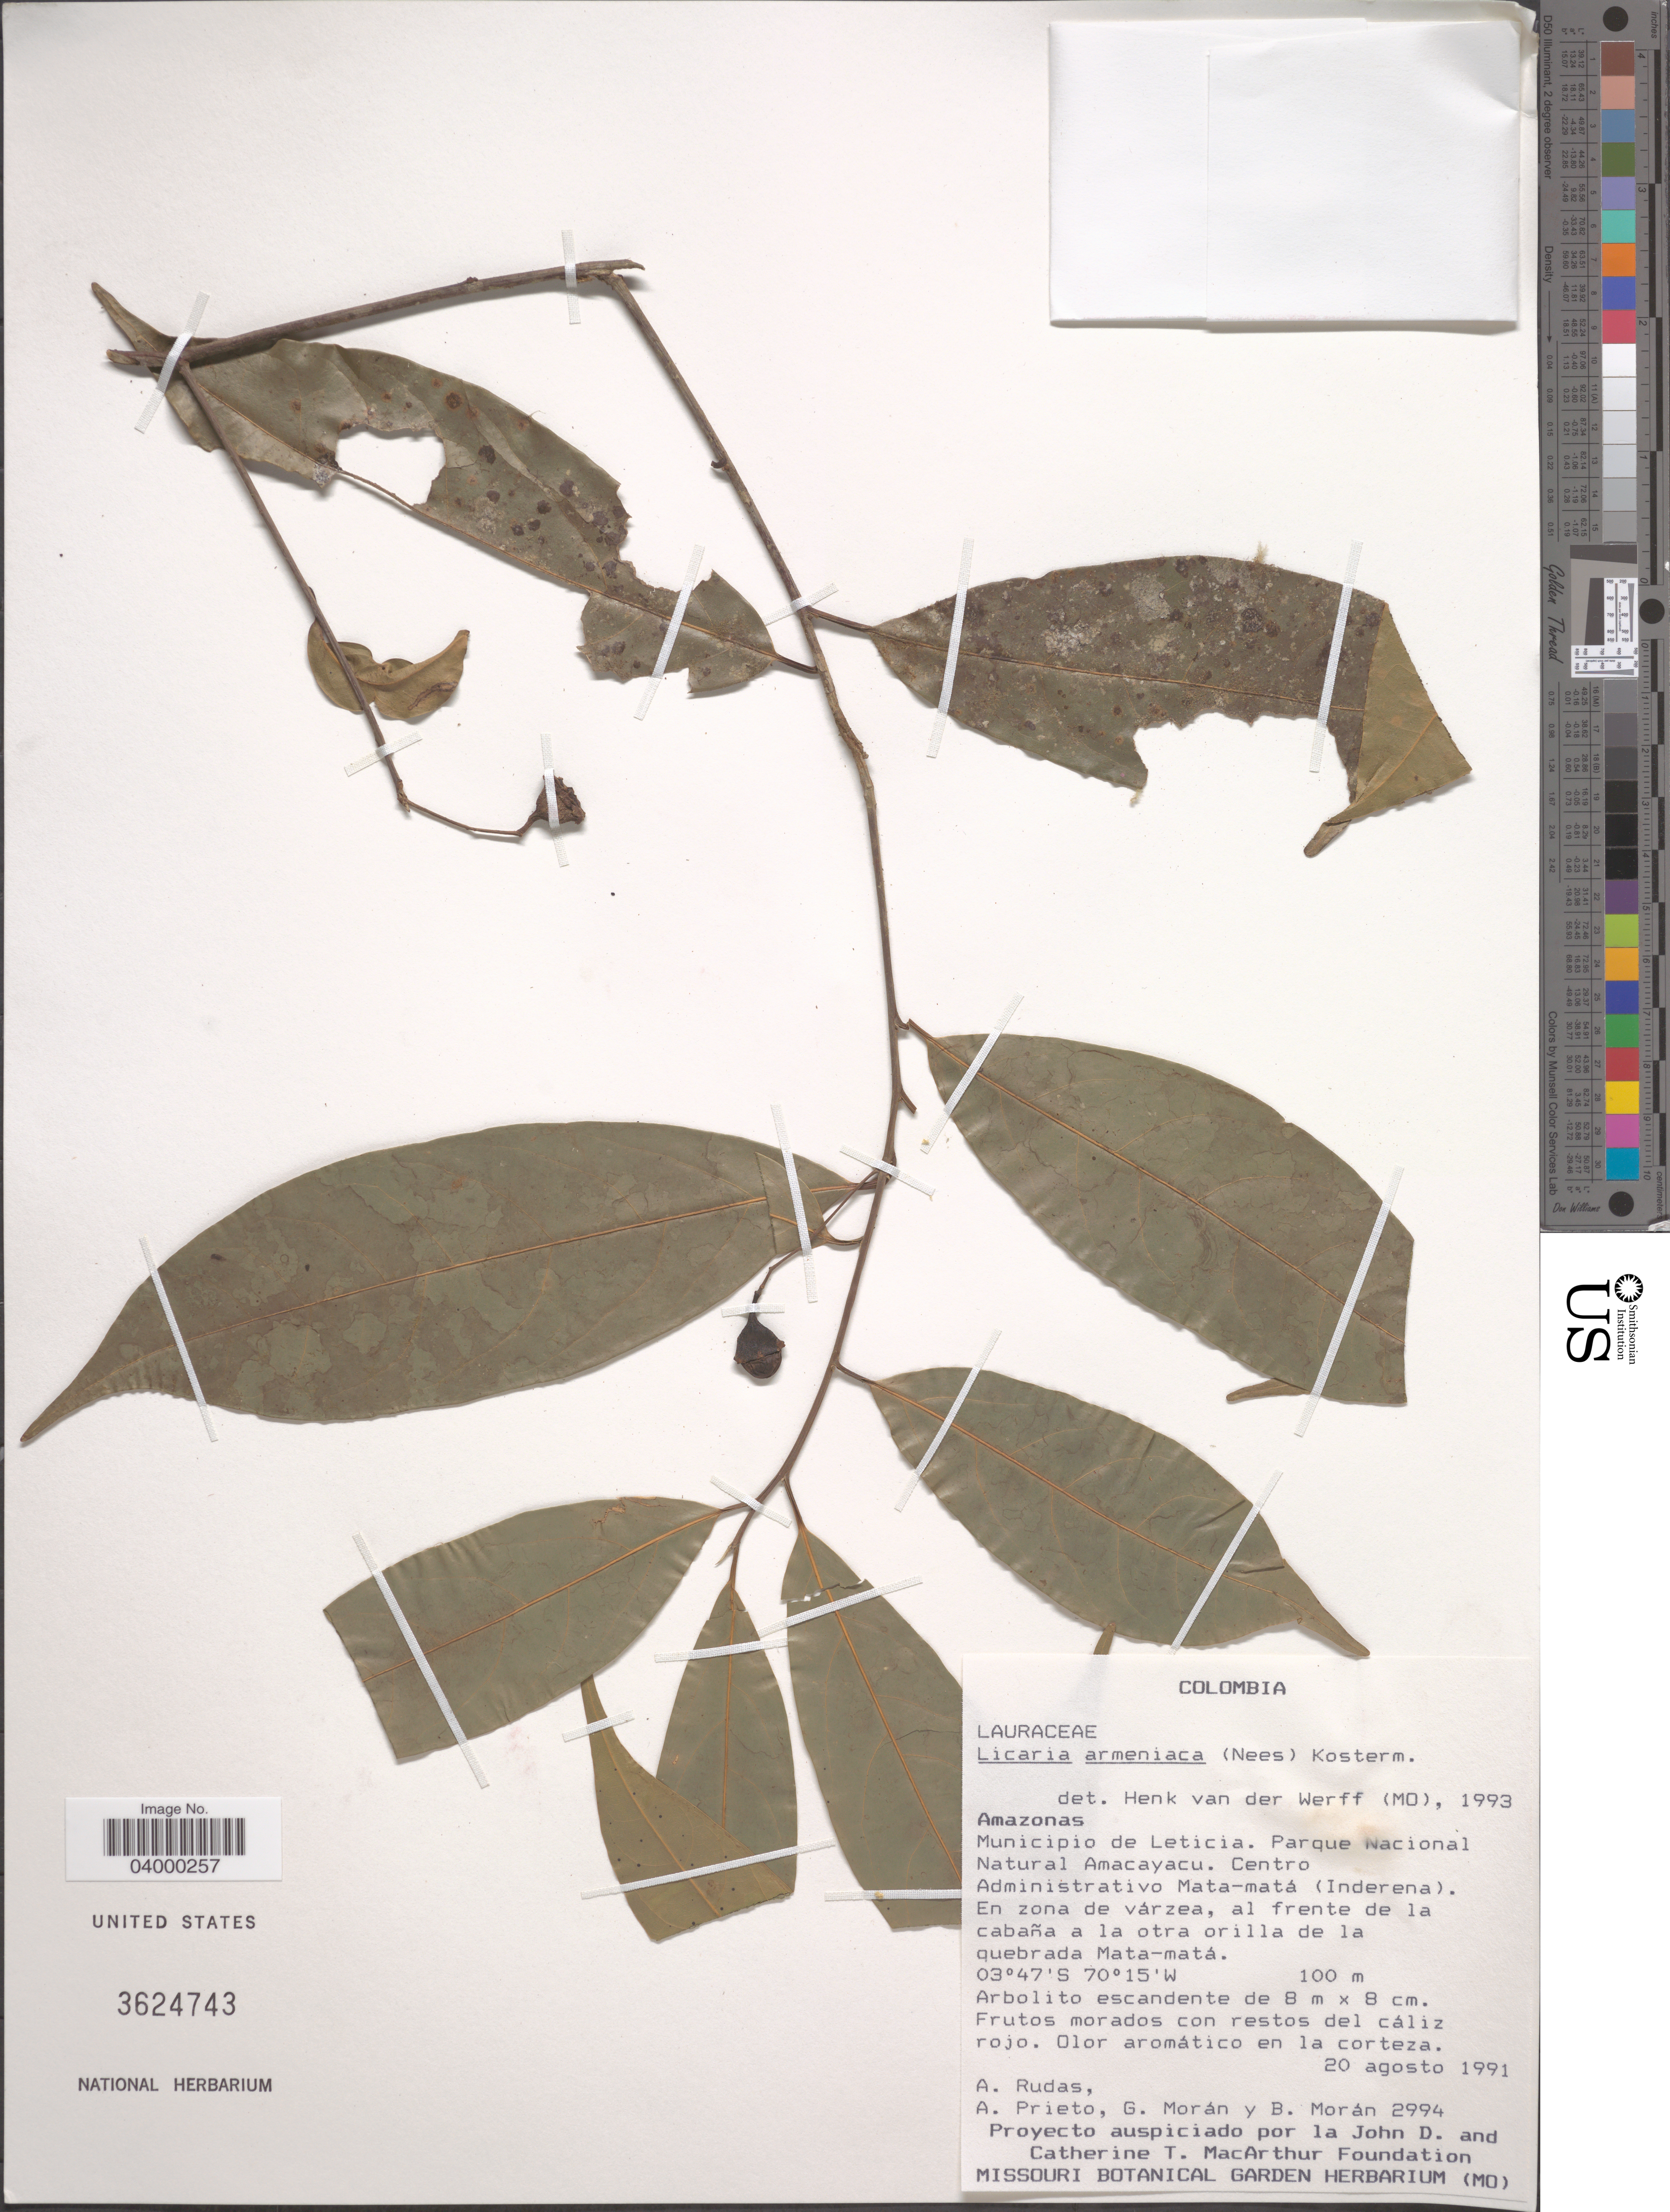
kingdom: Plantae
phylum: Tracheophyta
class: Magnoliopsida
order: Laurales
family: Lauraceae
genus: Licaria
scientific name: Licaria armeniaca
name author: (Nees) Kosterm.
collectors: A. Rudas, A. Prieto, G. Moran & B. Moran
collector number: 2994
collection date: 1991-08-20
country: Colombia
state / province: Amazônas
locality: Municipio de Leticia. Parque Nacional Natural Amacayacu. Centro Administrativo Mata-matá (Inderena). A la otra orilla de la quebrada Mata-matá.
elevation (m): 100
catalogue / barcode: US 3624743